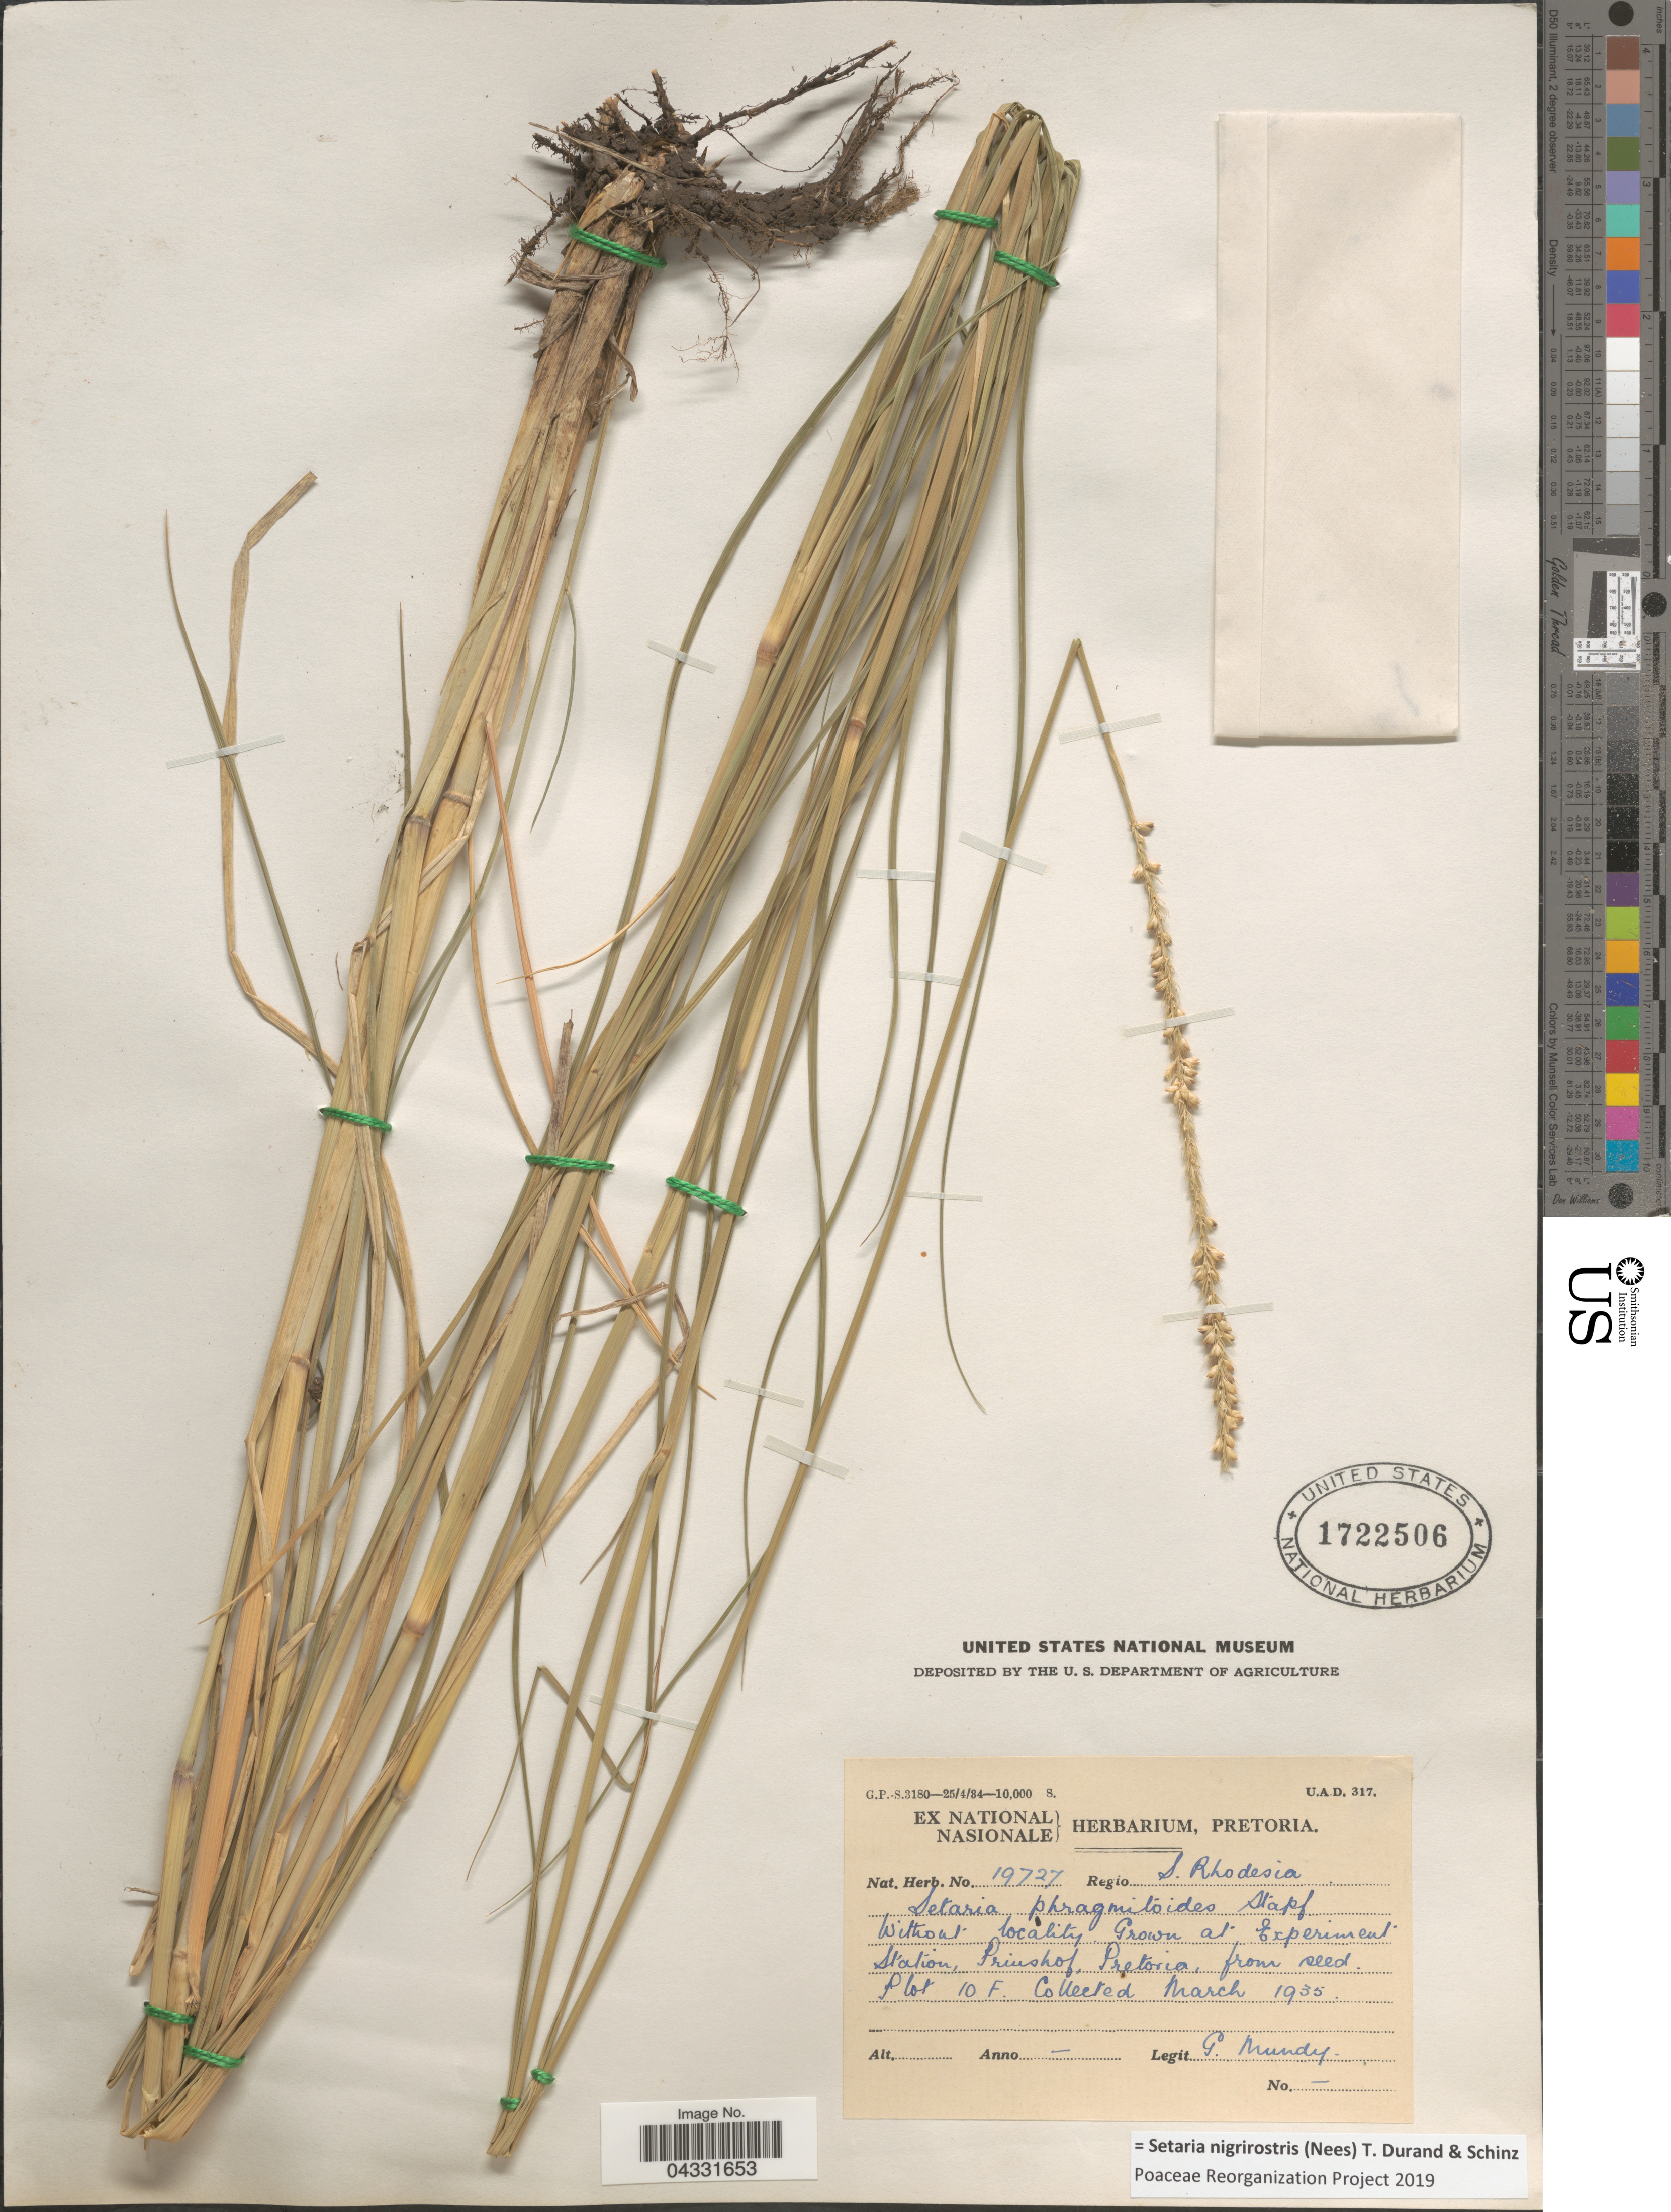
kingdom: Plantae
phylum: Tracheophyta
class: Liliopsida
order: Poales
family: Poaceae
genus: Setaria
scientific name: Setaria nigrirostris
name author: (Nees) Durand & Schinz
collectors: G. Mundy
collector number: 19727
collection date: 1935-03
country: Zimbabwe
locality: Regio S. Rhodesia. Grown at Experiment Station, Prinshof, Pretoria. Plot 10 F.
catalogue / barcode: US 1722506